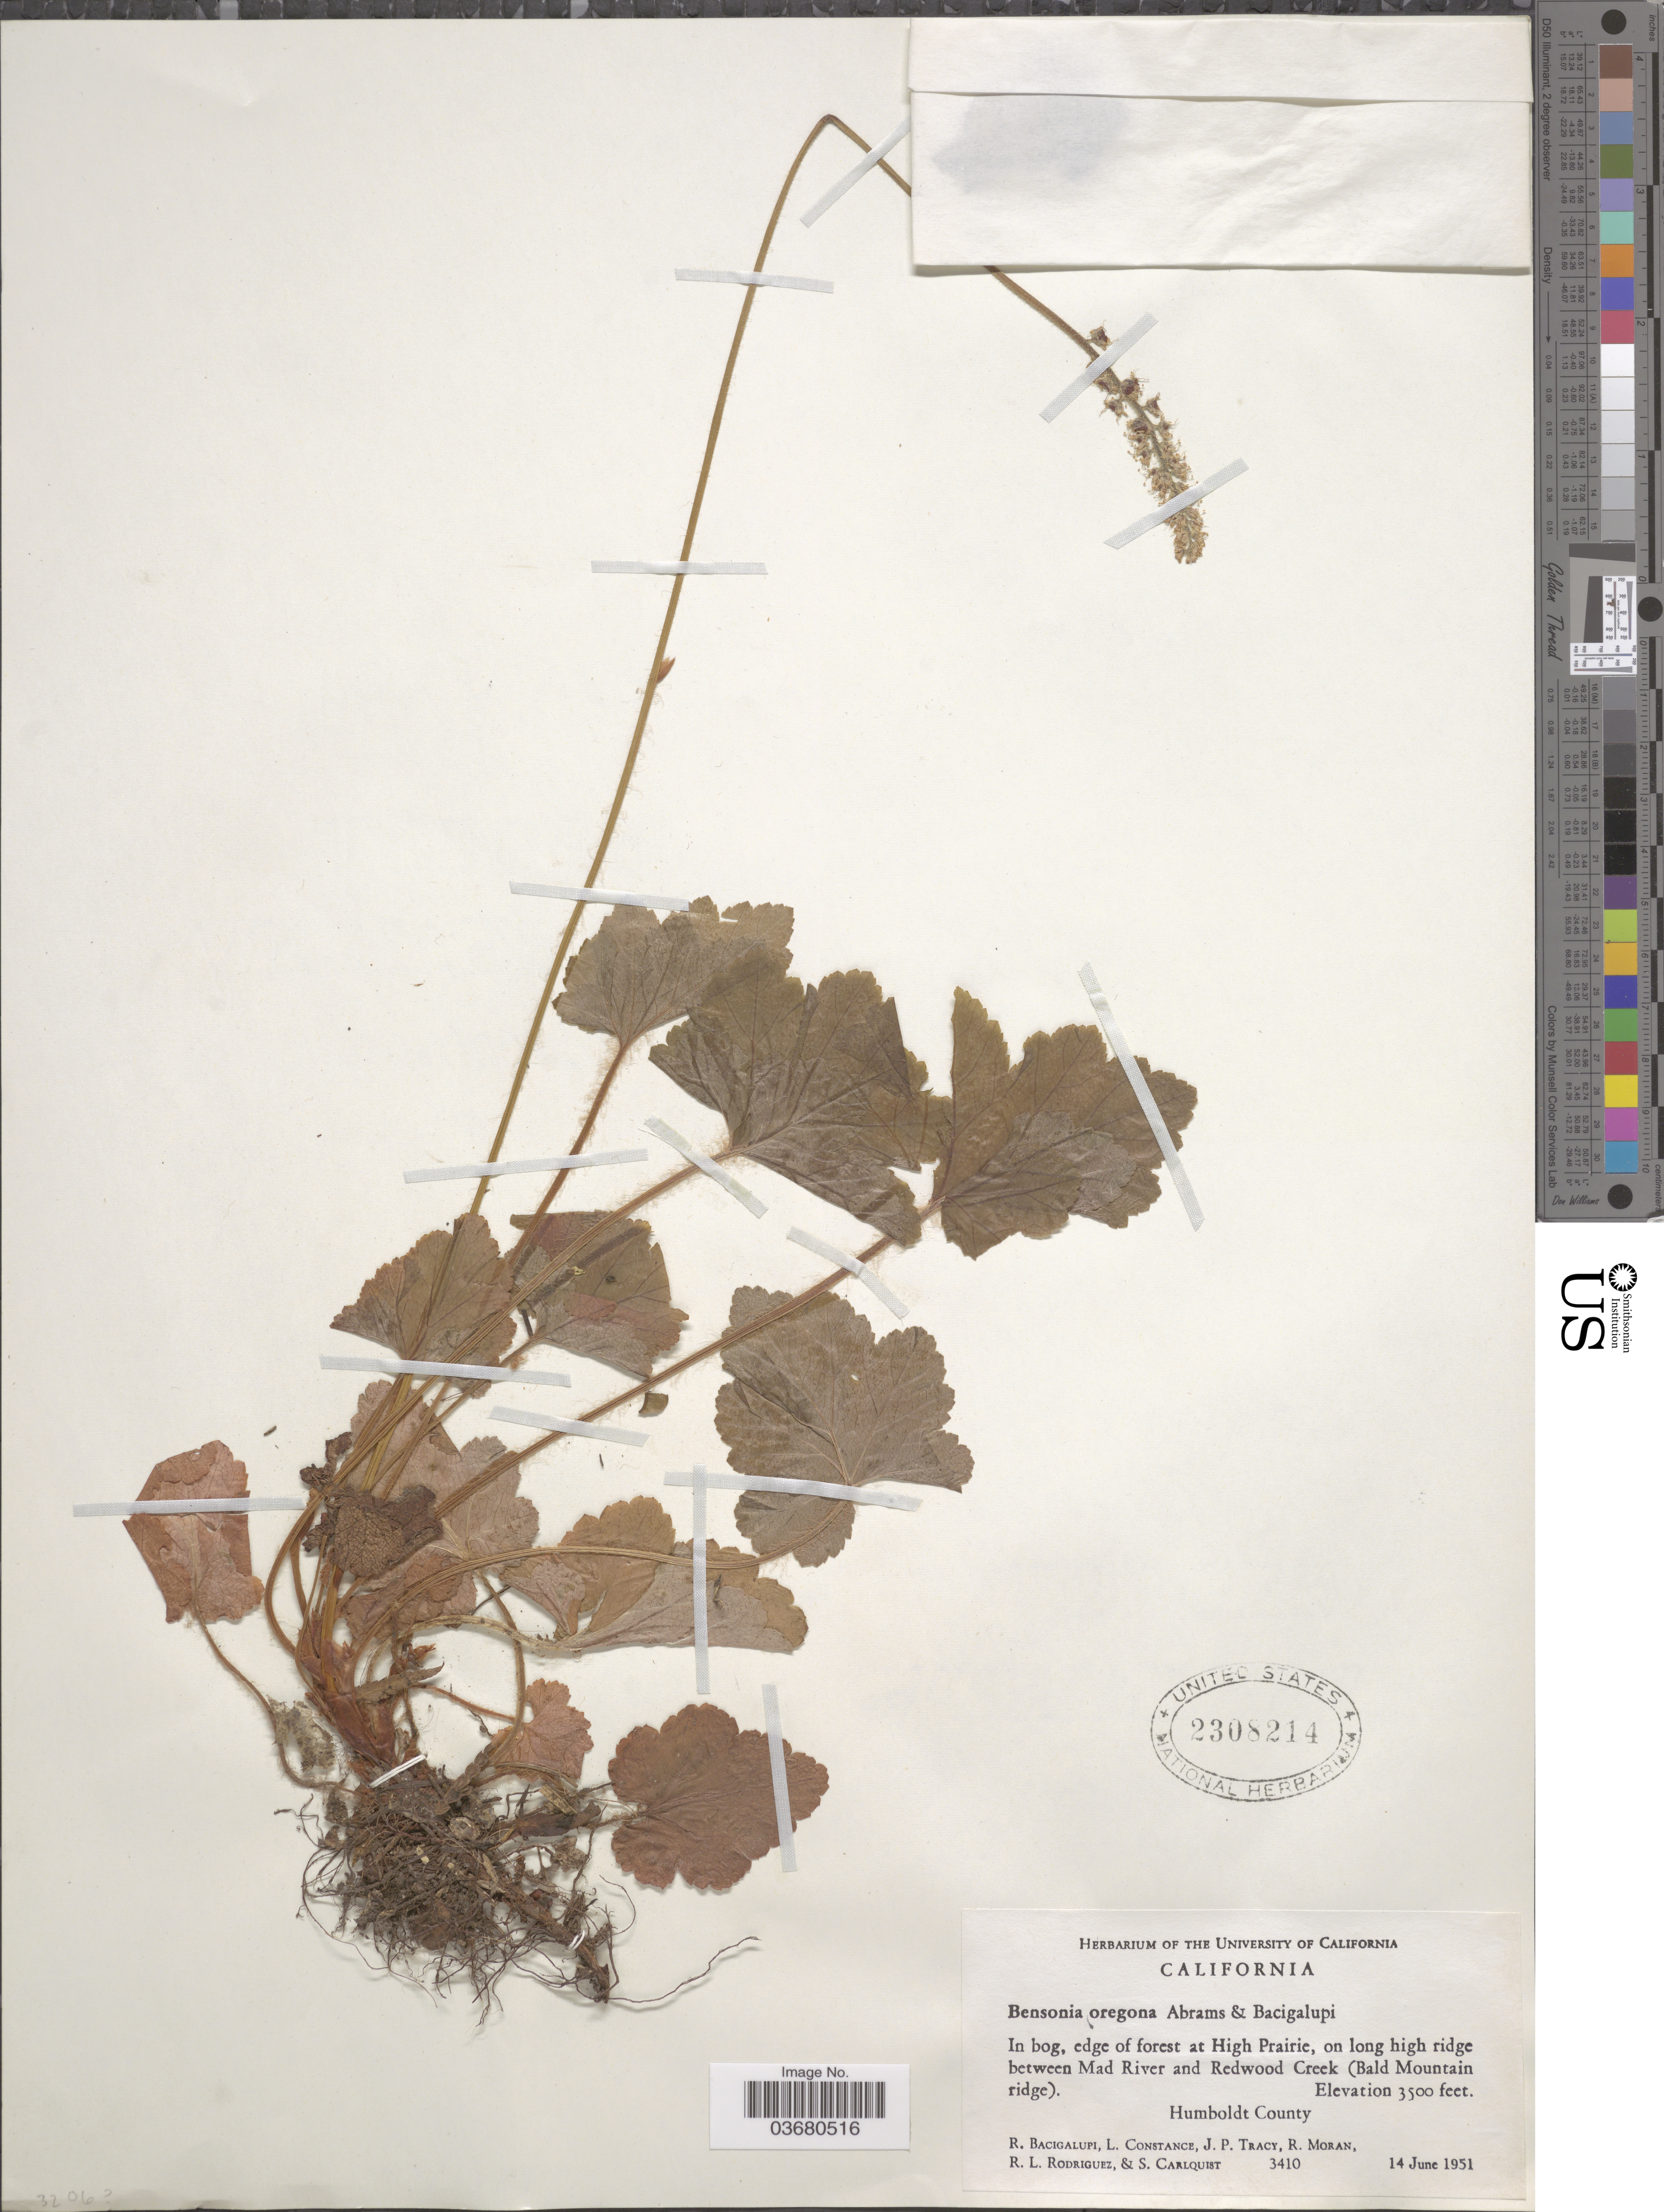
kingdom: Plantae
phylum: Tracheophyta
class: Magnoliopsida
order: Saxifragales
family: Saxifragaceae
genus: Bensoniella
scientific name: Bensoniella sp.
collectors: R. Bacigalupi, L. Constance, J. Tracy & R. Moran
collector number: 3410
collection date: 1951-06-14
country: United States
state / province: California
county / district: Humboldt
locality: In bog, edge of forest at High Prairie, on long high ridge between Mad River and Redwood Creek (Bald Mountain ridge). Humboldt County.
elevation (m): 1067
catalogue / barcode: US 2308214